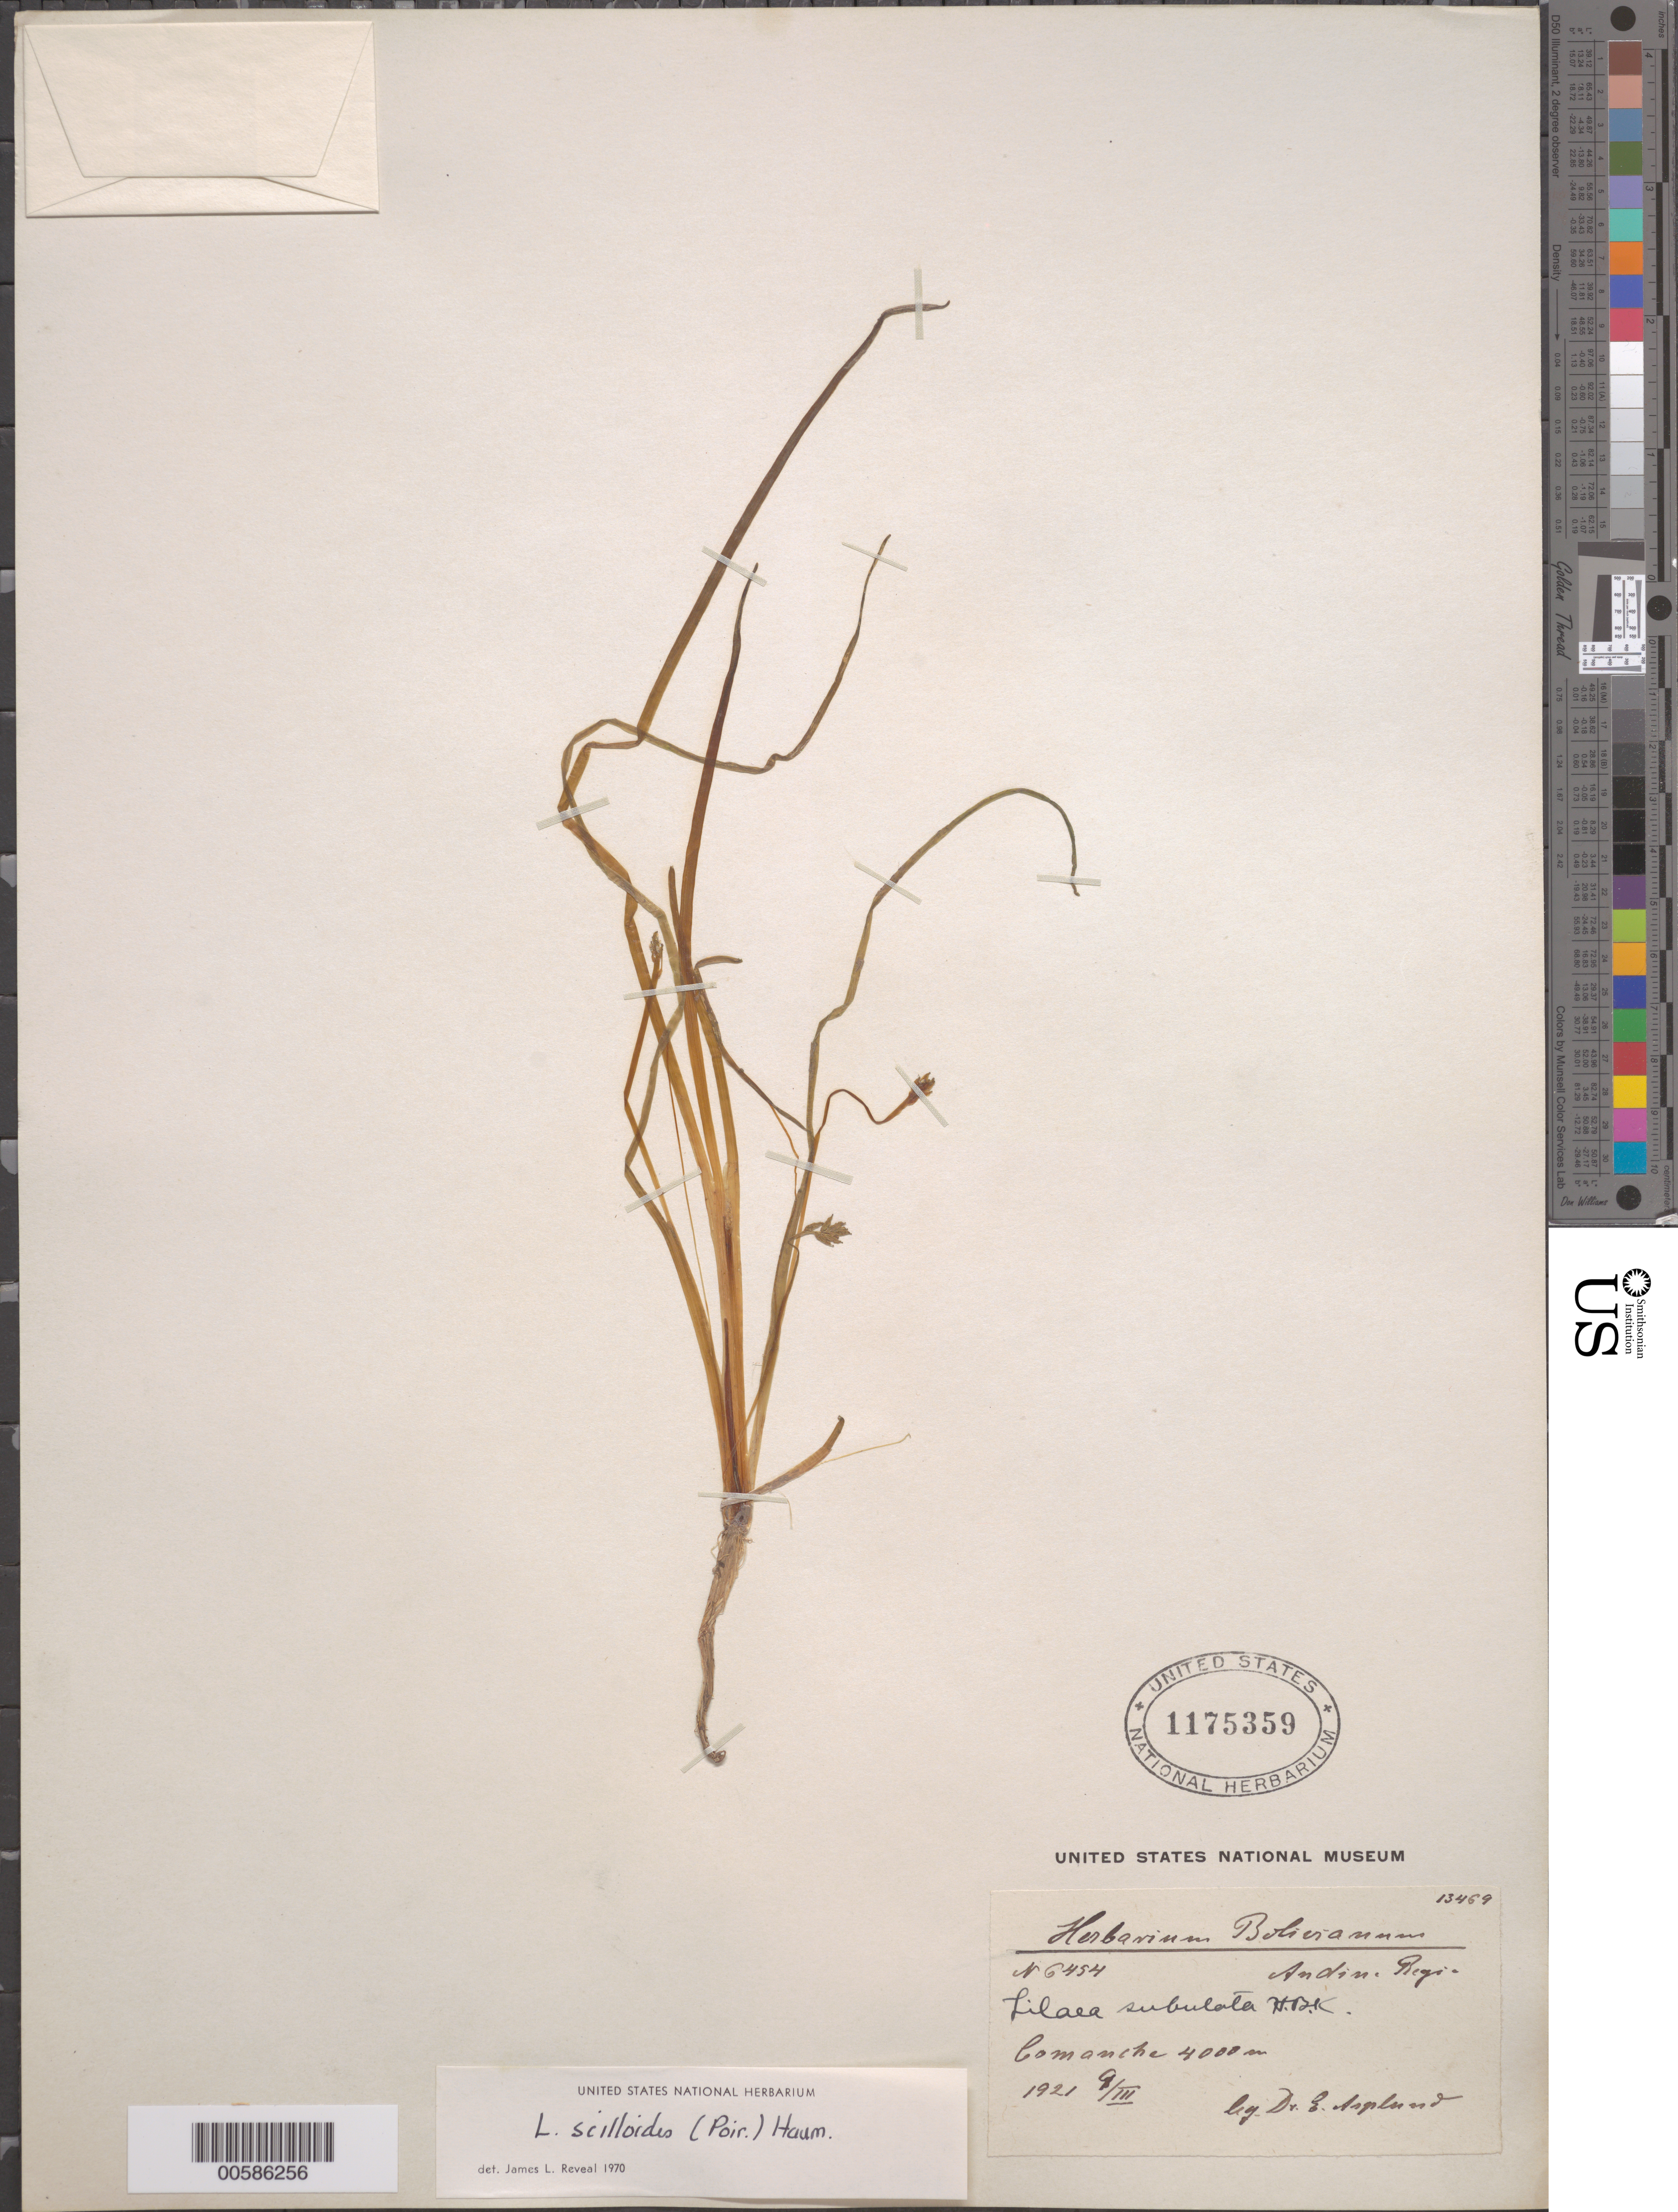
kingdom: Plantae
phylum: Tracheophyta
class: Liliopsida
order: Alismatales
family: Juncaginaceae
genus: Triglochin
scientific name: Triglochin scilloides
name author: (Poir.) Mering & Kadereit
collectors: E. Asplund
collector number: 13469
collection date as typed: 09 Mar 1921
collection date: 1921-03-09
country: Bolivia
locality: Comanche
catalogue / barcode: US 1175359